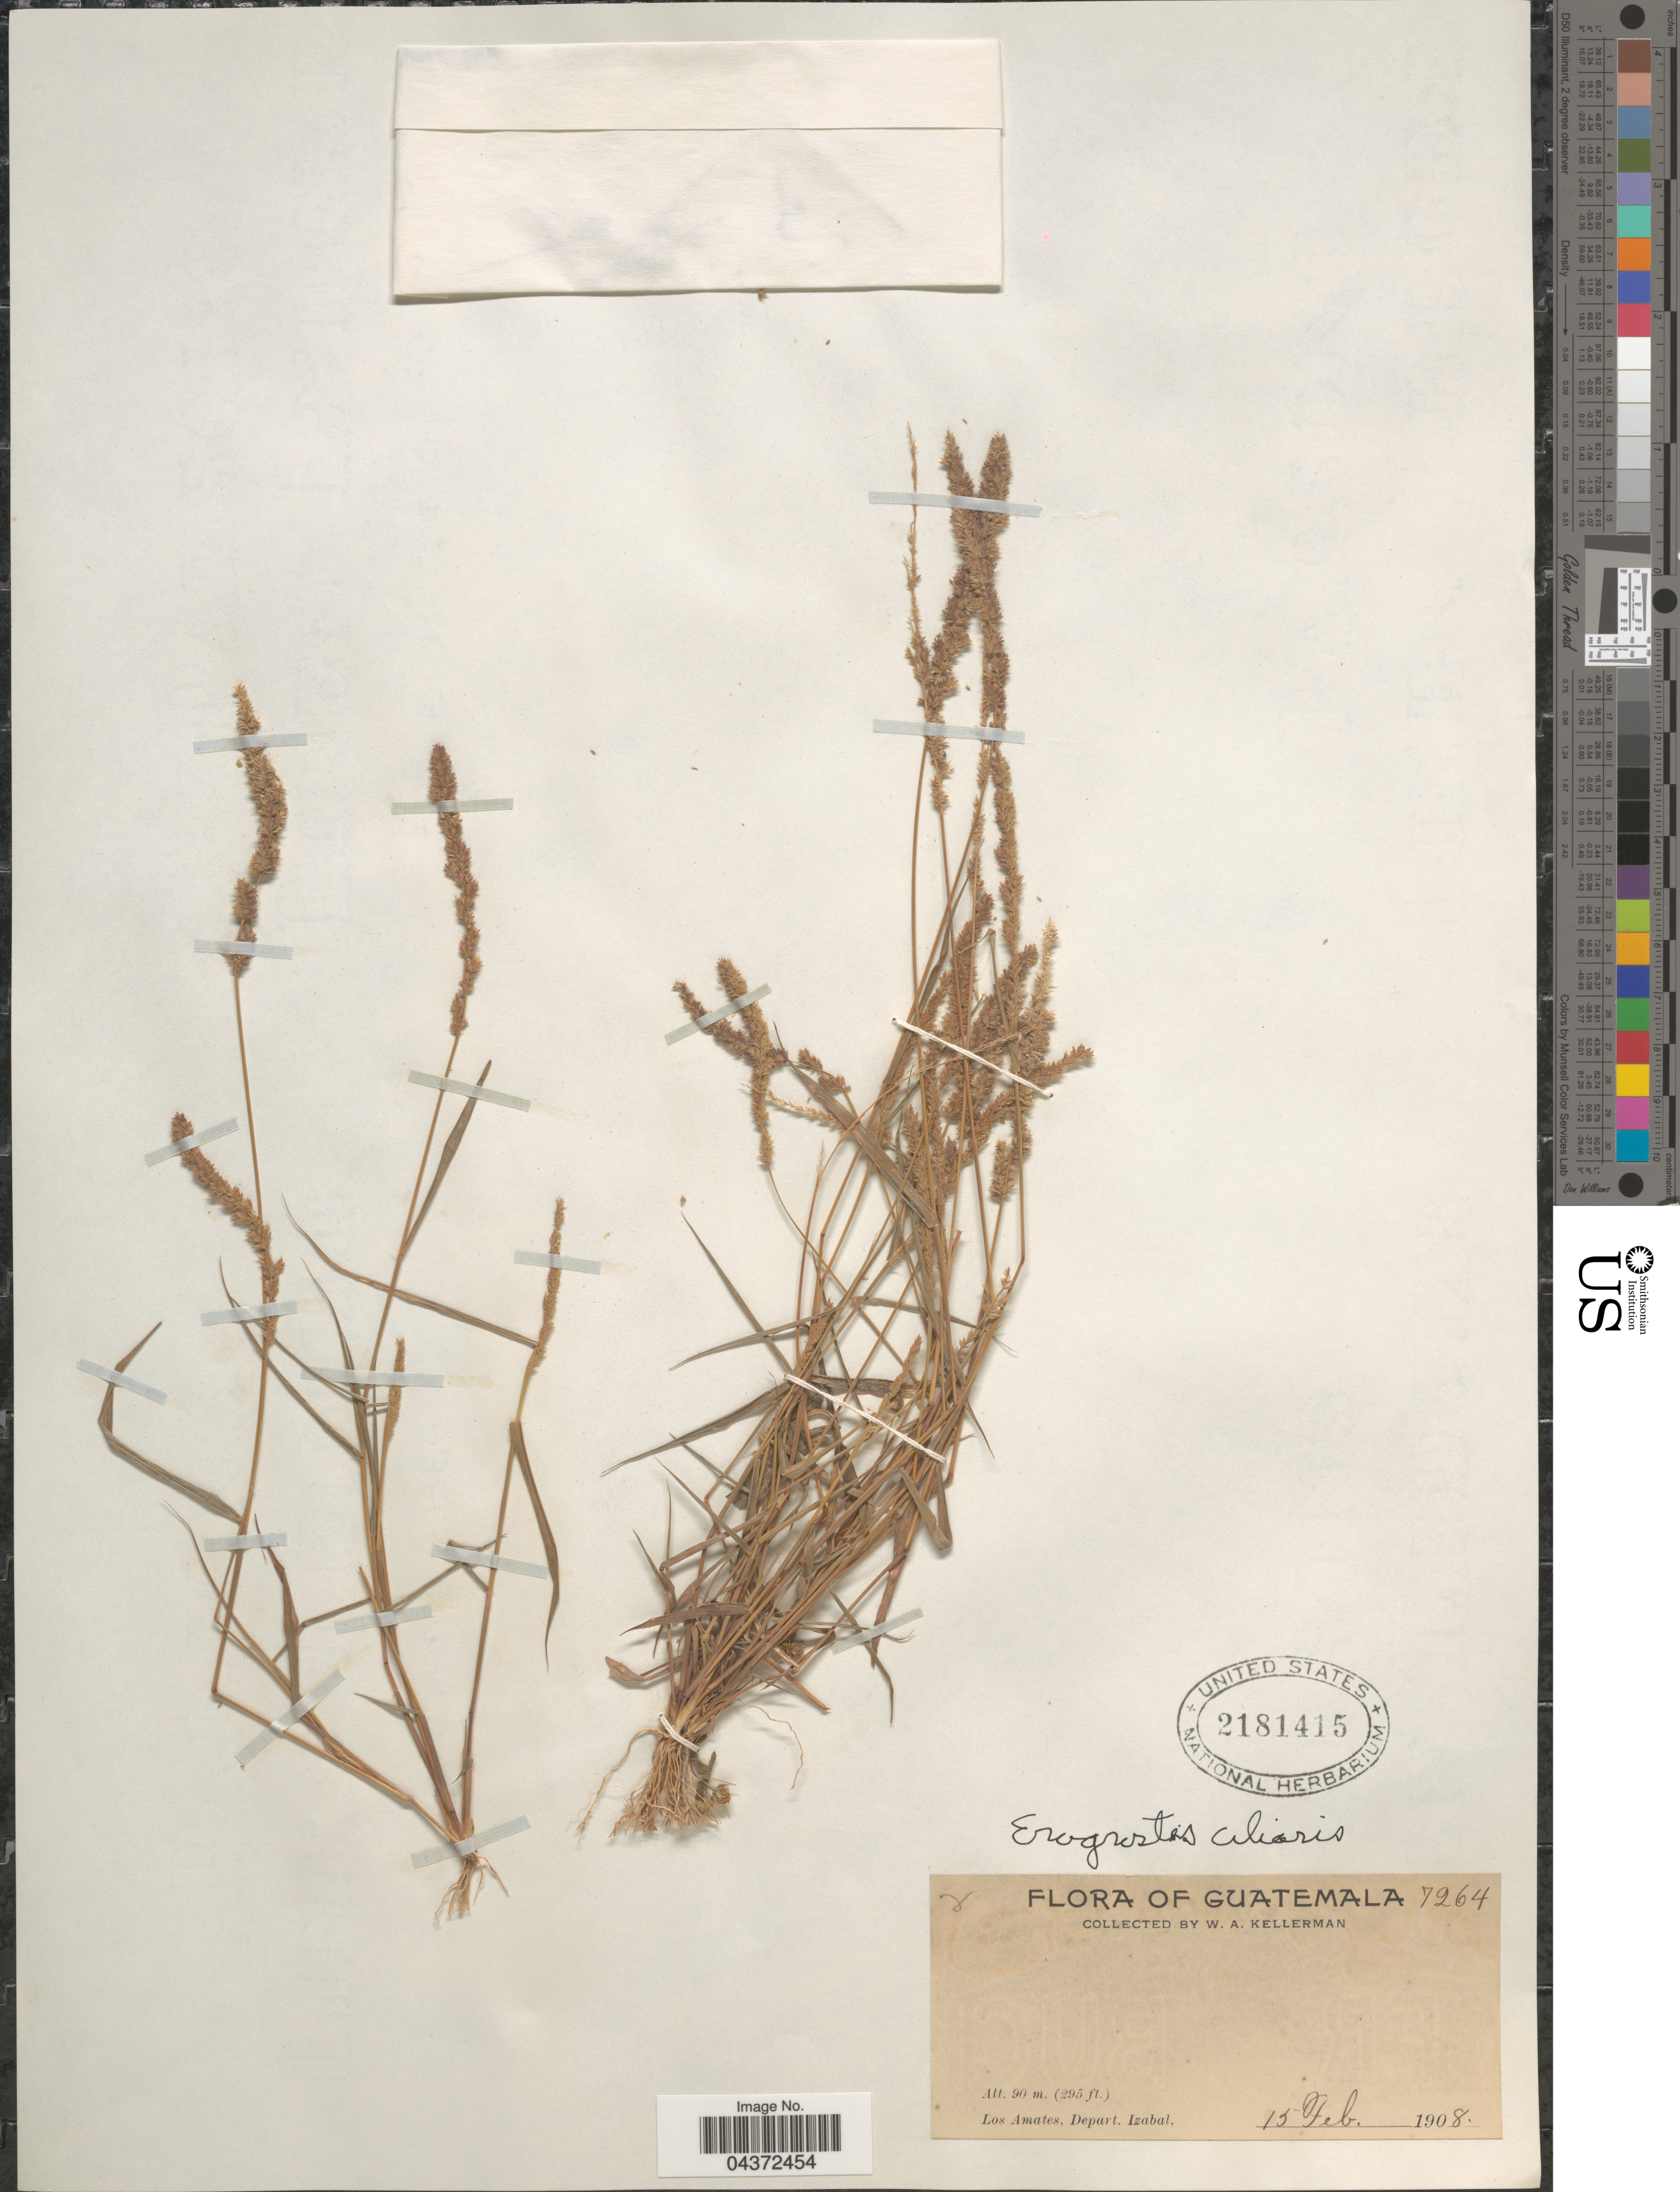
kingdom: Plantae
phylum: Tracheophyta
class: Liliopsida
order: Poales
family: Poaceae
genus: Eragrostis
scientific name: Eragrostis ciliaris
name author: (L.) R. Br.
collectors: W. Kellerman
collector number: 7264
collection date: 1908-02-15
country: Guatemala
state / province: Izabal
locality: Los Amates, Depart. Izabal.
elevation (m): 90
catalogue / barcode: US 2181415